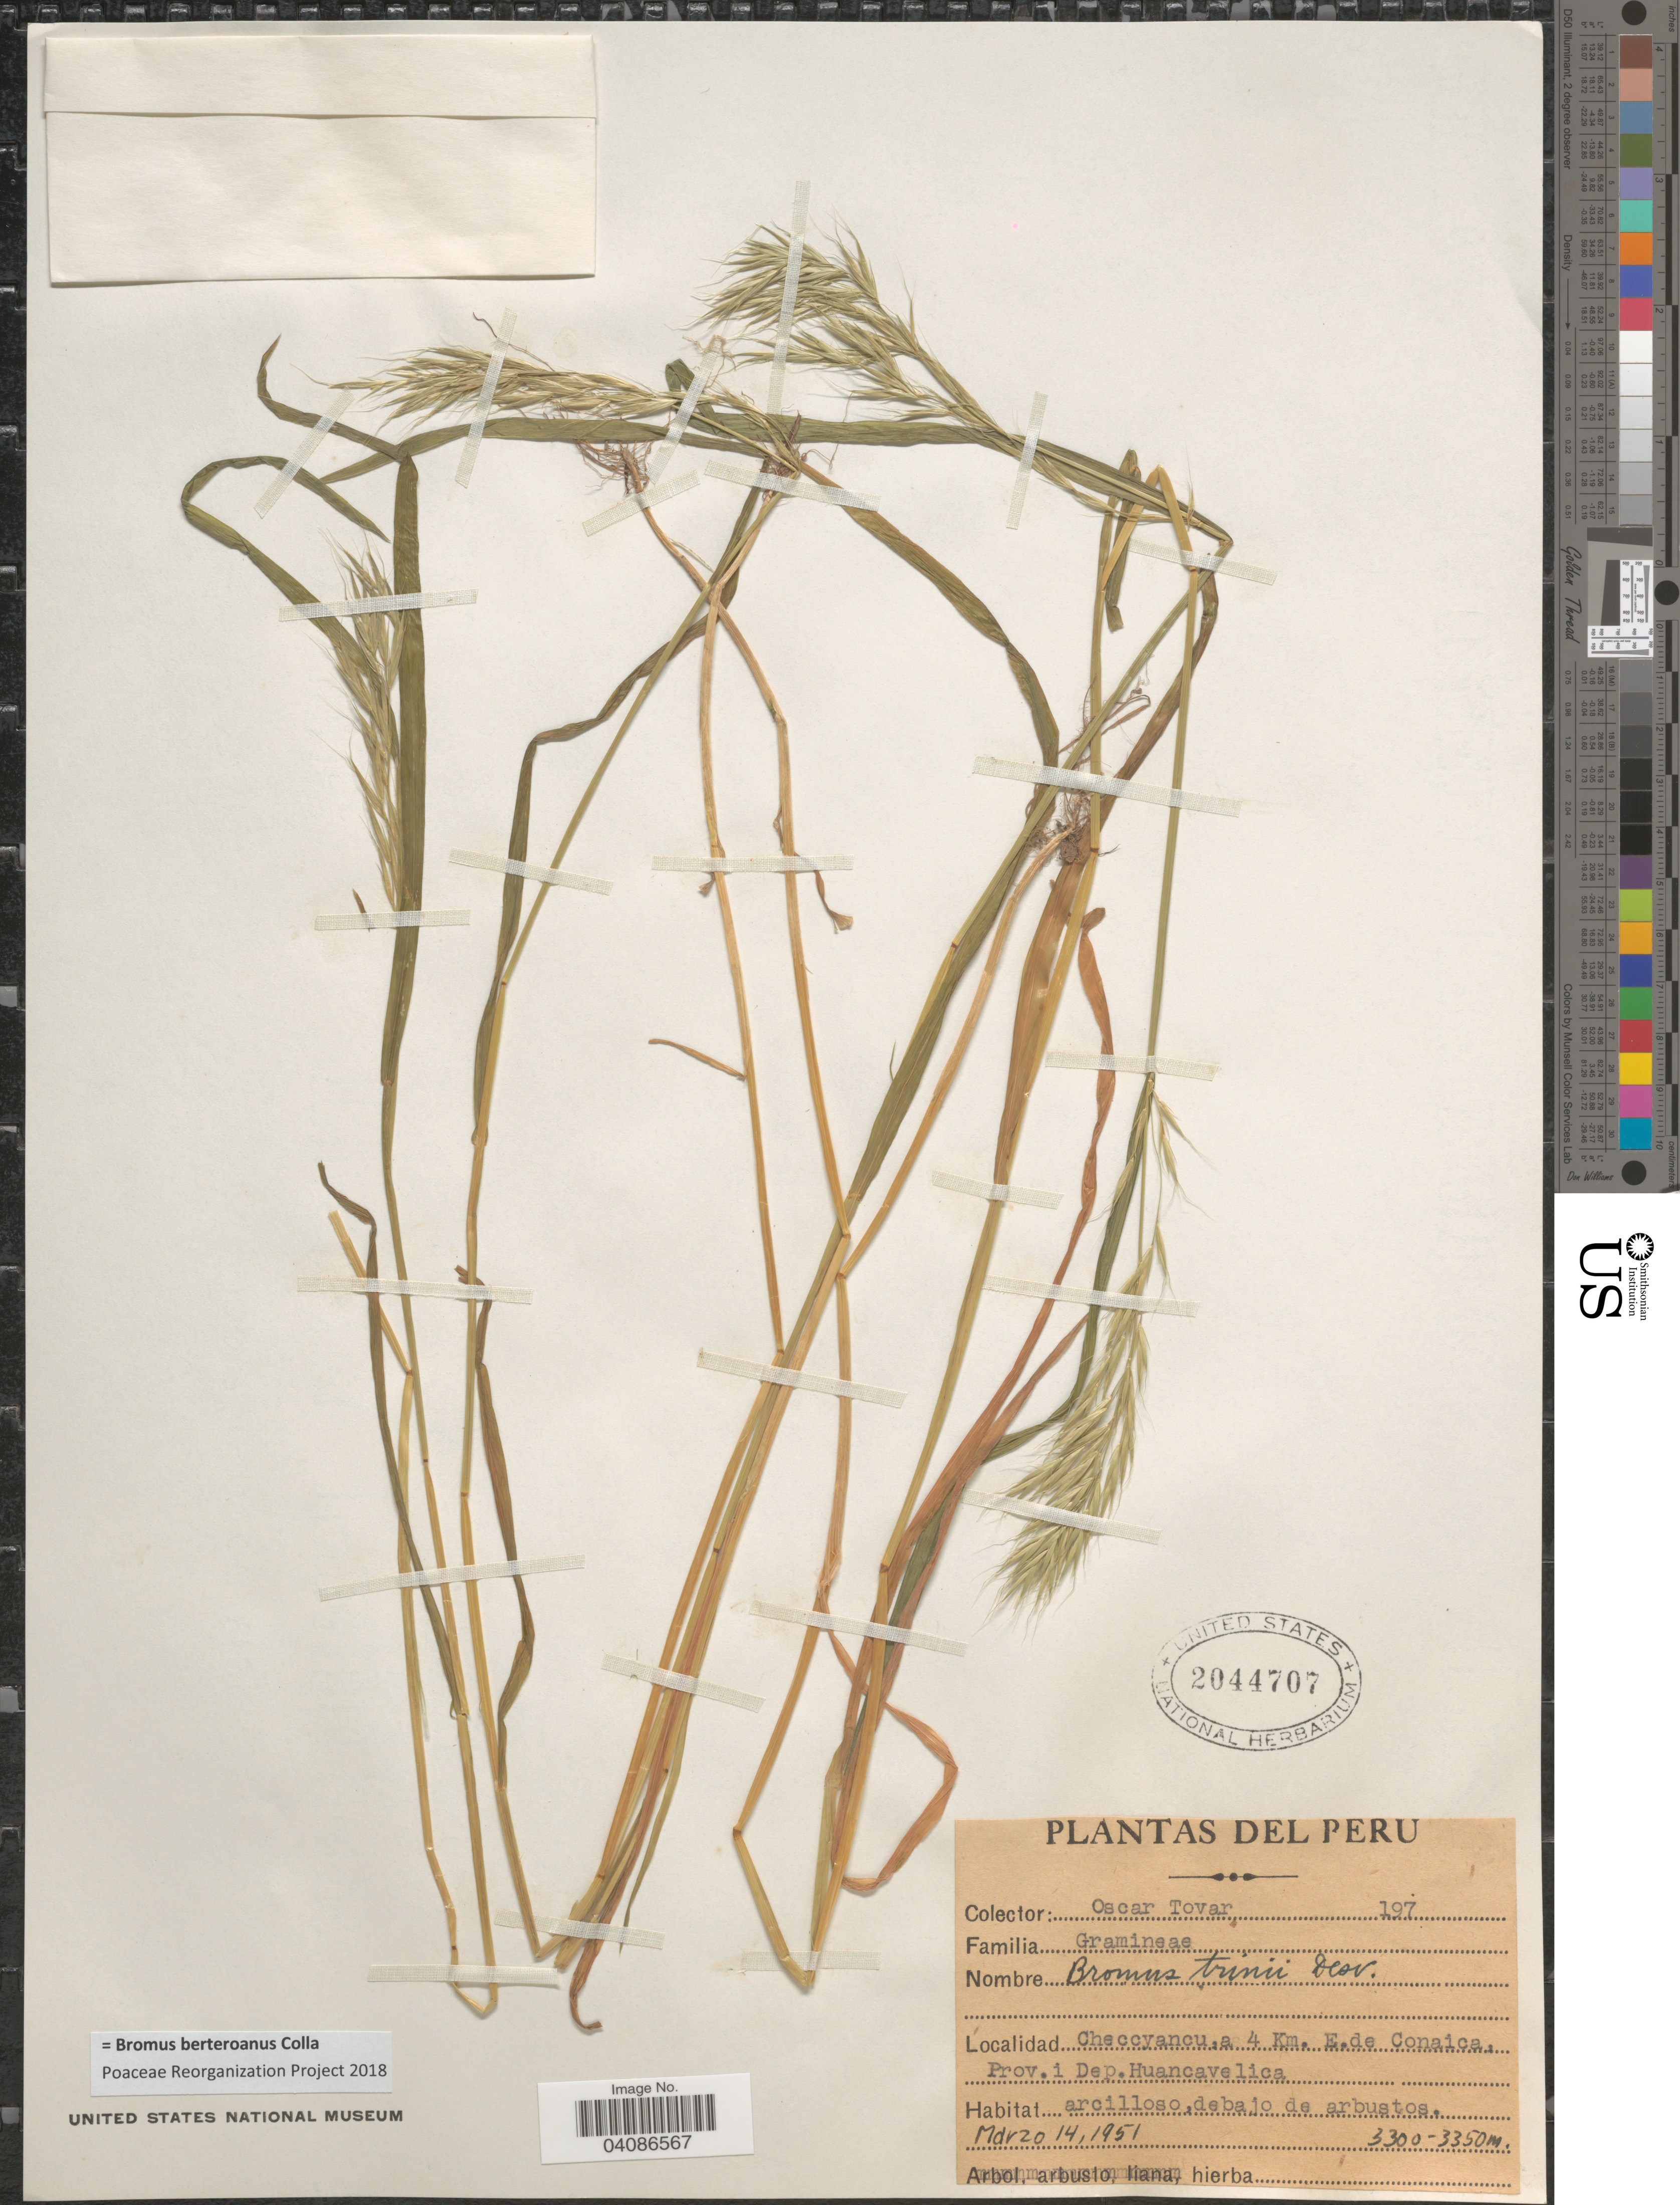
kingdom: Plantae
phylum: Tracheophyta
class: Liliopsida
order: Poales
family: Poaceae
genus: Bromus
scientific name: Bromus berteroanus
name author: Colla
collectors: Ó. Tovar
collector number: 197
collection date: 1951-03-14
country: Peru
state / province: Huancavelica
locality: Checcyancu, a 4 Km. E. de Conaica. Prov. i Dep. Huancavelica.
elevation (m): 3300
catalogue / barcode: US 2044707